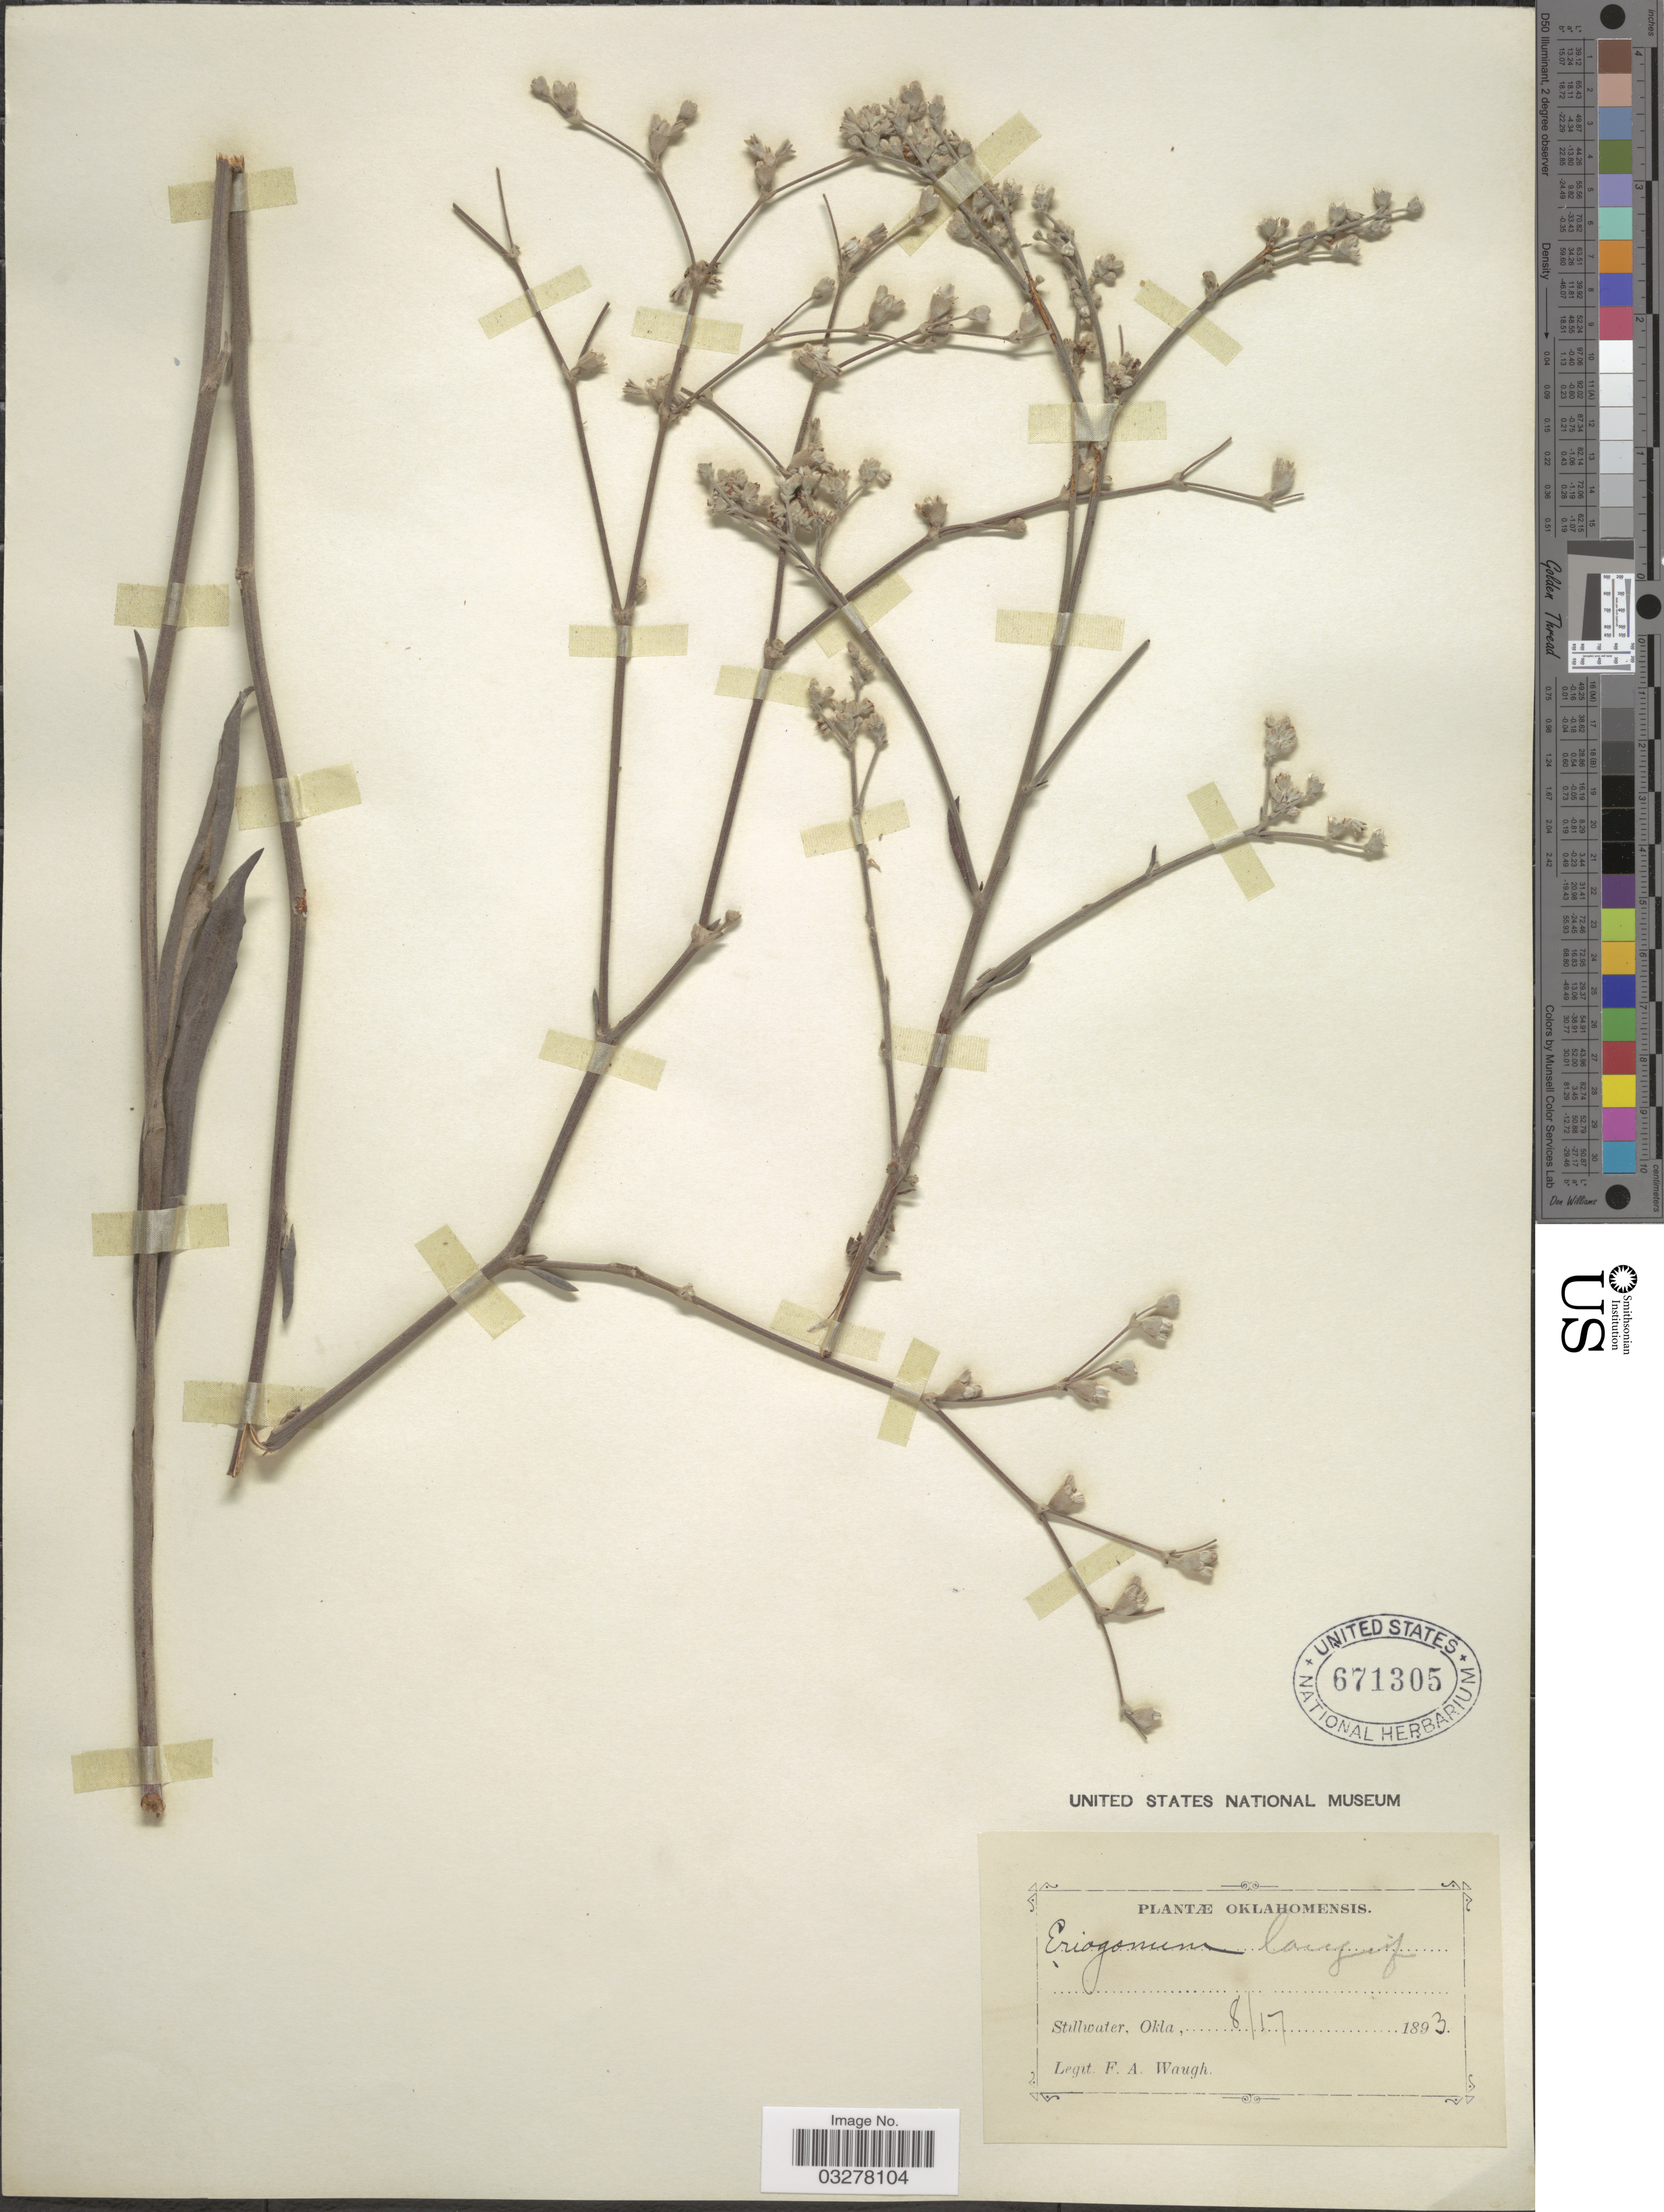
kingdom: Plantae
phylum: Tracheophyta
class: Magnoliopsida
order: Caryophyllales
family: Polygonaceae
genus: Eriogonum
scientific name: Eriogonum longifolium var. lindheimeri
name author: Gand.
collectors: F. Waugh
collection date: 1893-08-17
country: United States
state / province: Oklahoma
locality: Stillwater.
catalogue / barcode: US 671305